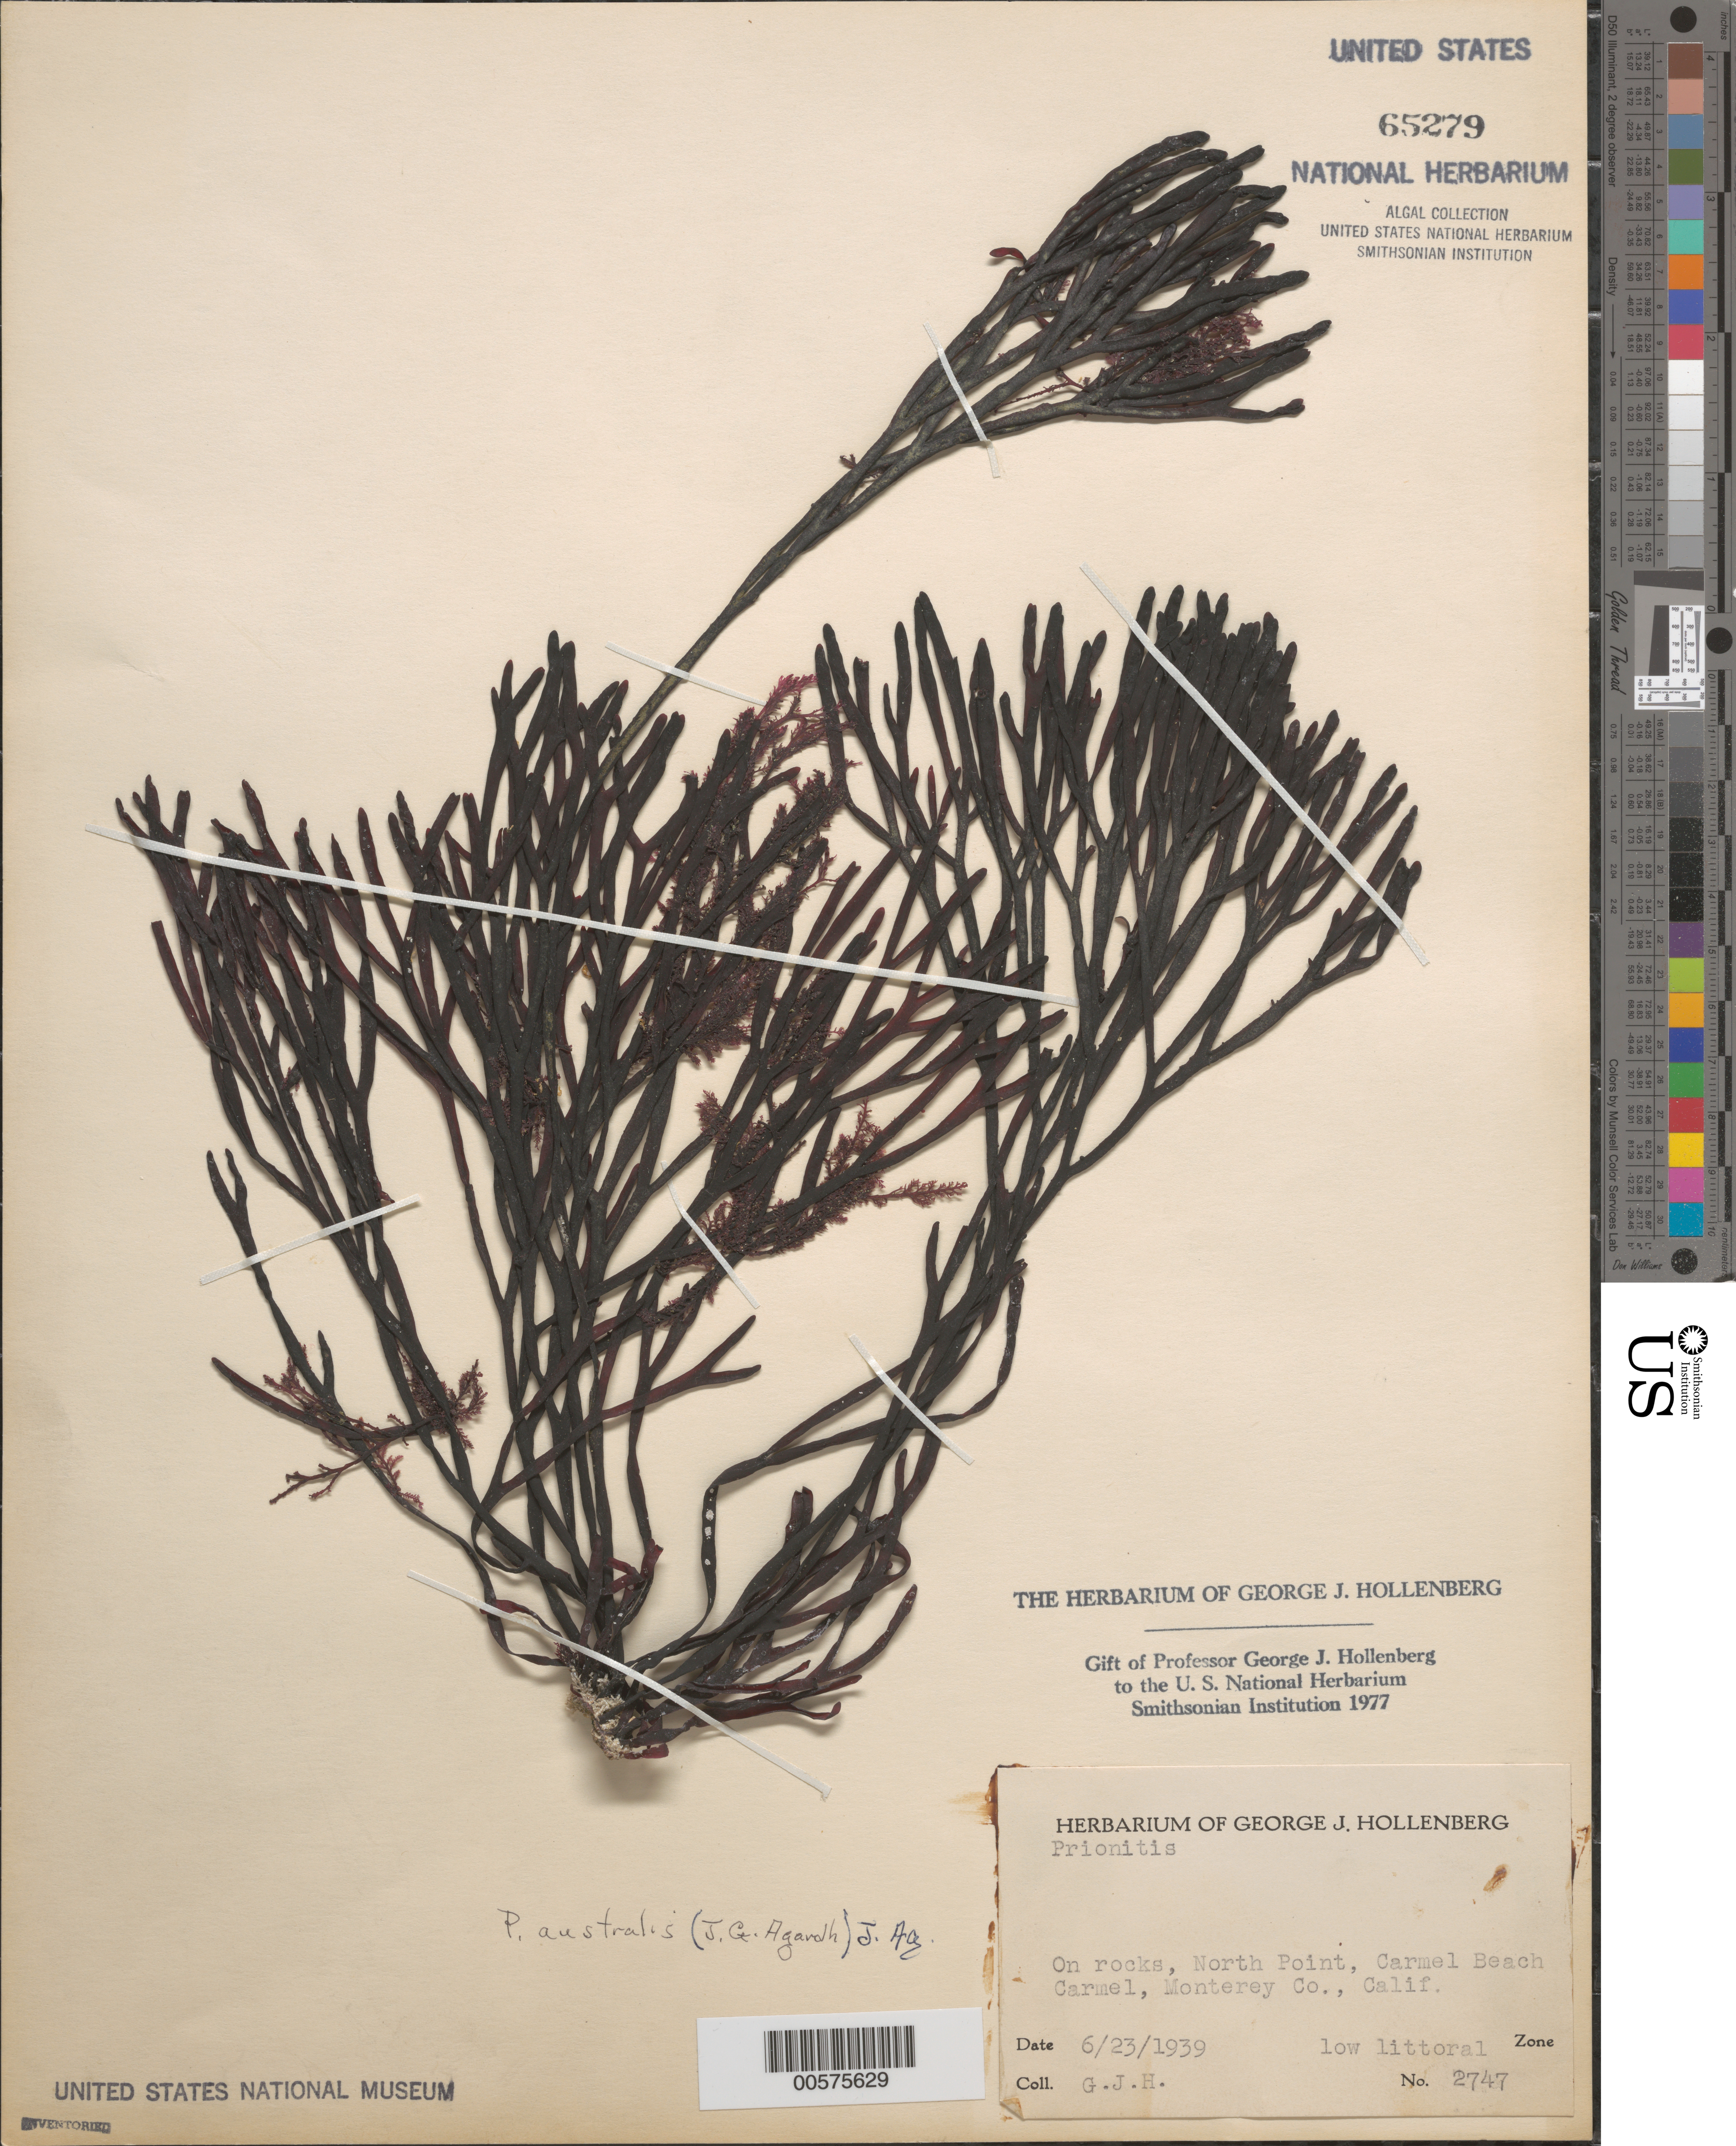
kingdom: Plantae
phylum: Rhodophyta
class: Florideophyceae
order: Cryptonemiales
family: Cryptonemiaceae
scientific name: Prionitis australis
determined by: Hollenberg, George J.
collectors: G. Hollenberg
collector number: GJH 2747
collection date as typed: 23 Jun 1939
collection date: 1939-06-23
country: United States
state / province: California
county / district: Monterey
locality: North Point, Carmel Beach, Carmel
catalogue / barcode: US 65279